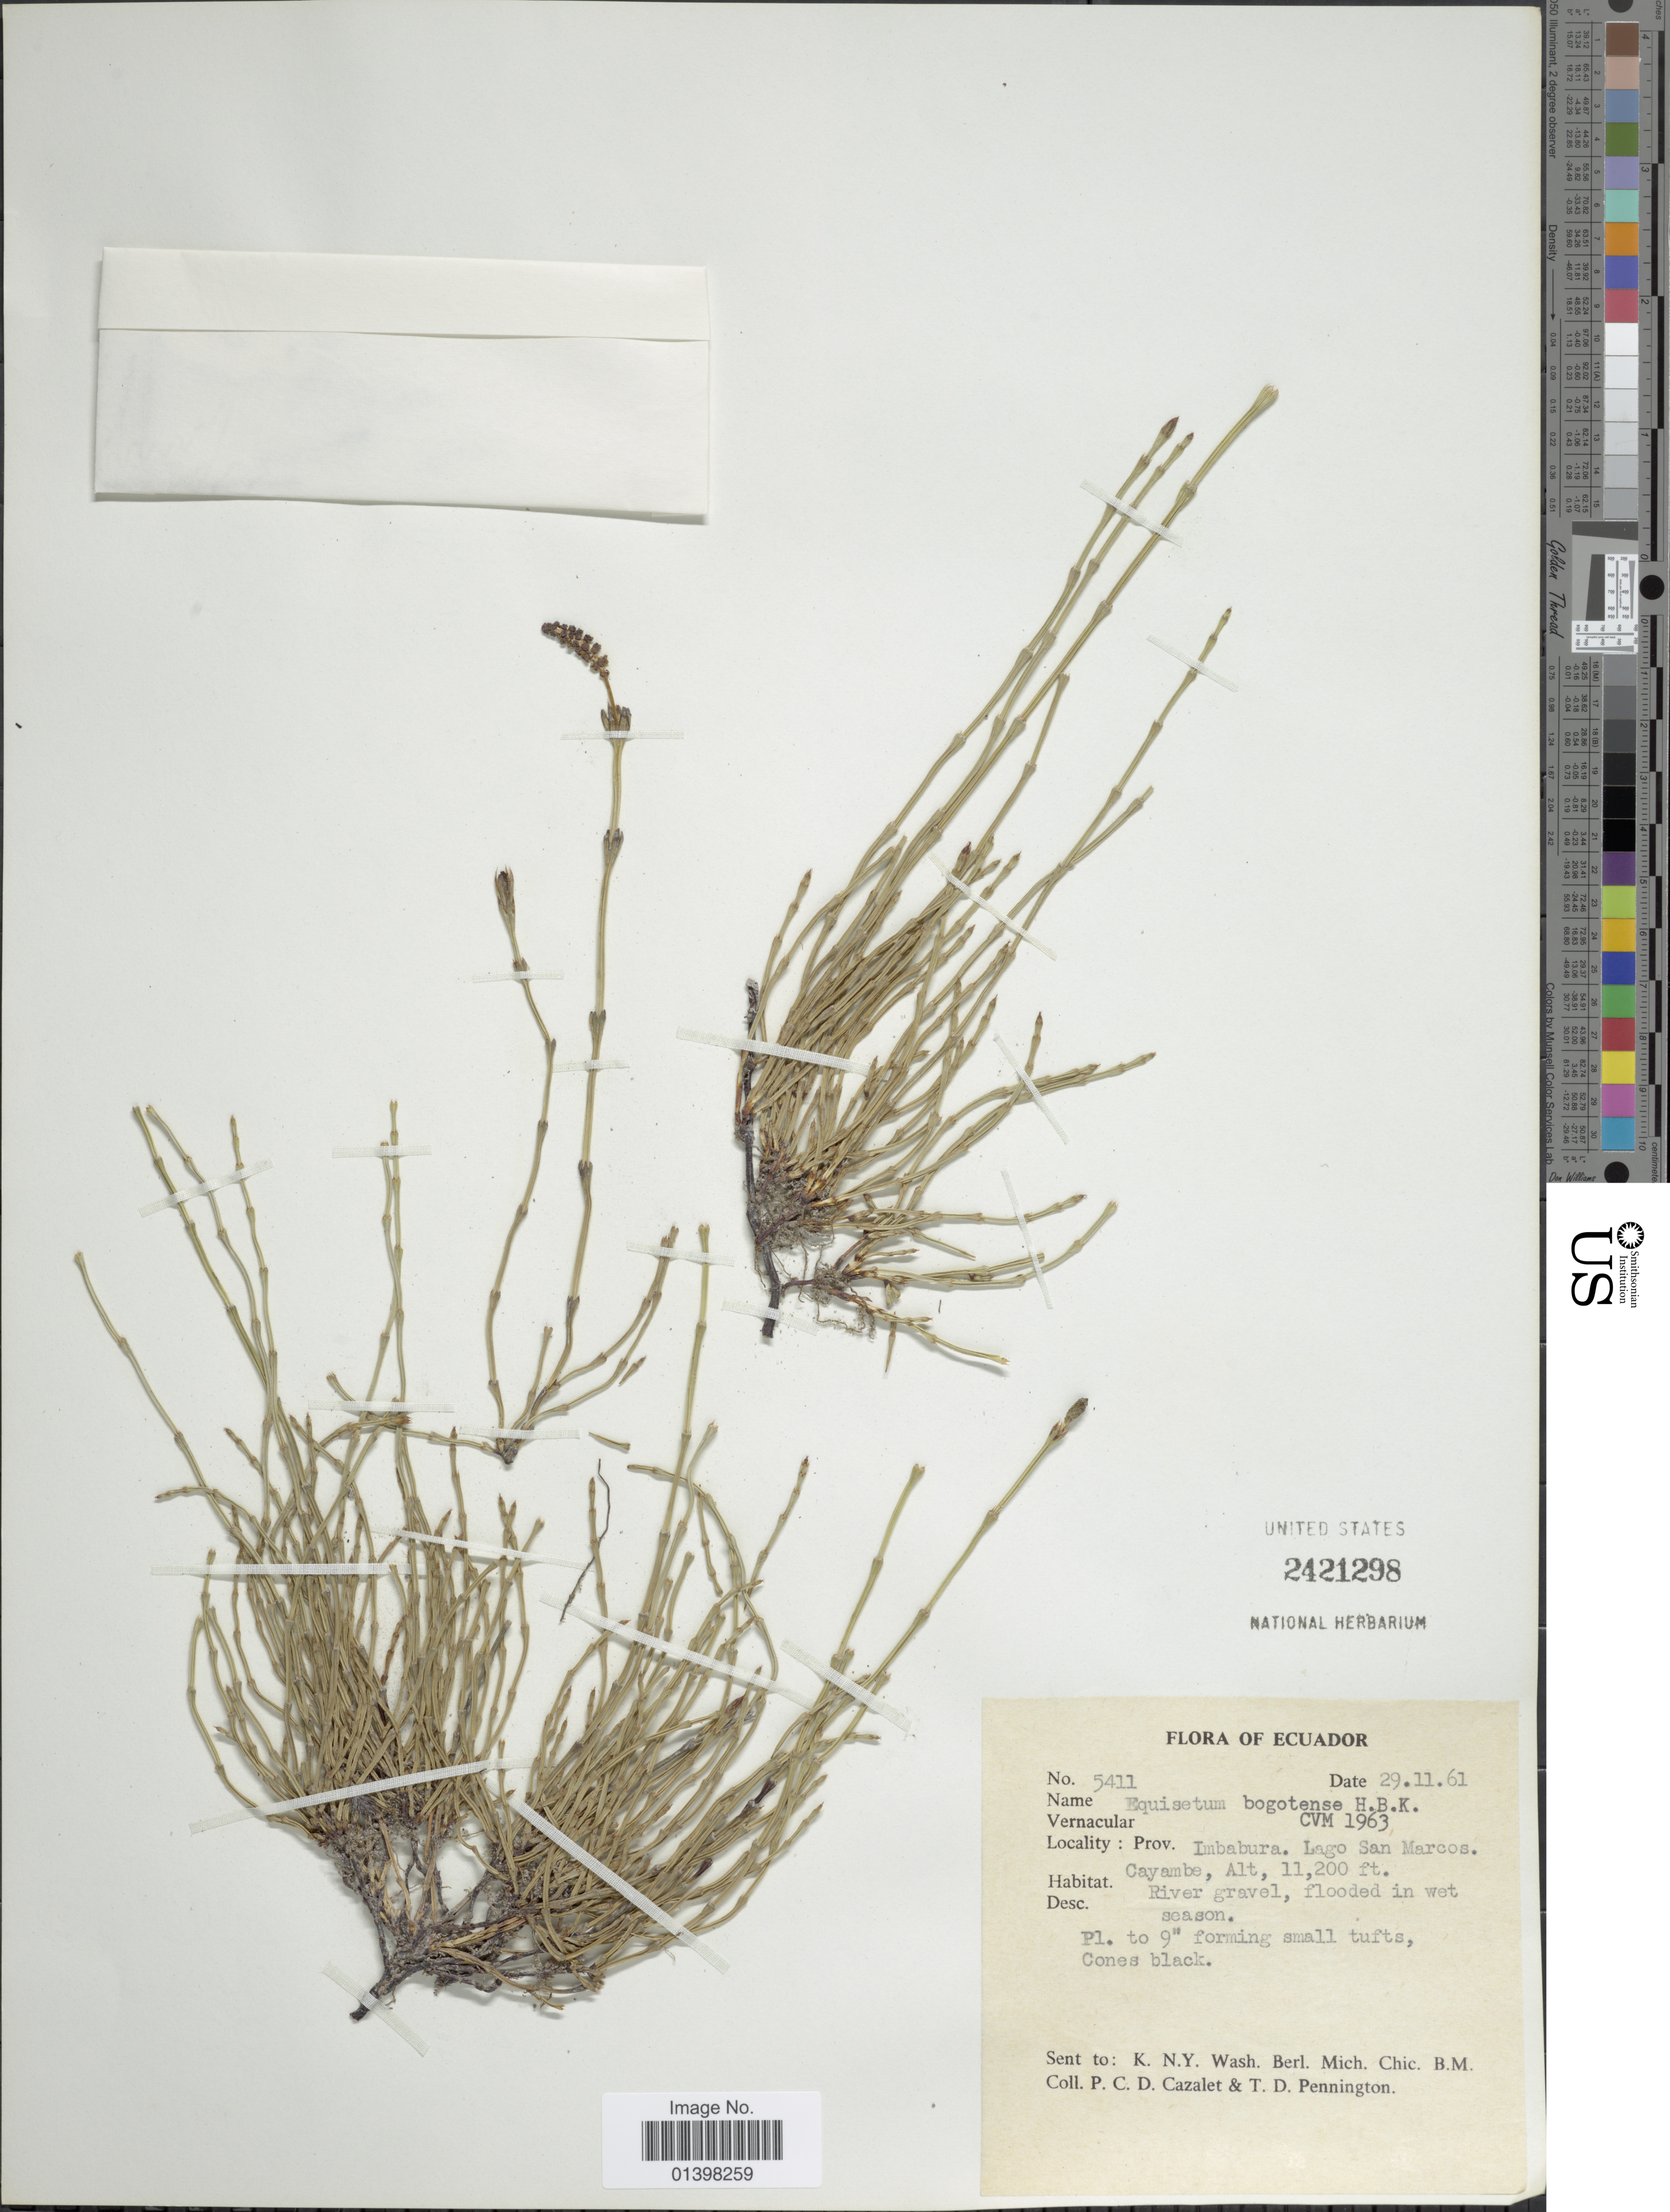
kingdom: Plantae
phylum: Tracheophyta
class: Polypodiopsida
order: Equisetales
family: Equisetaceae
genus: Equisetum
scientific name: Equisetum bogotense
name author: Kunth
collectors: P. C. D. Cazalet & T. D. Pennington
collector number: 5411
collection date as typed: Transcribed d/m/y: 29/11/61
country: Ecuador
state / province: Imbabura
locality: Lago San Marcos. Cayambe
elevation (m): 3414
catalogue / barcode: US 2421298